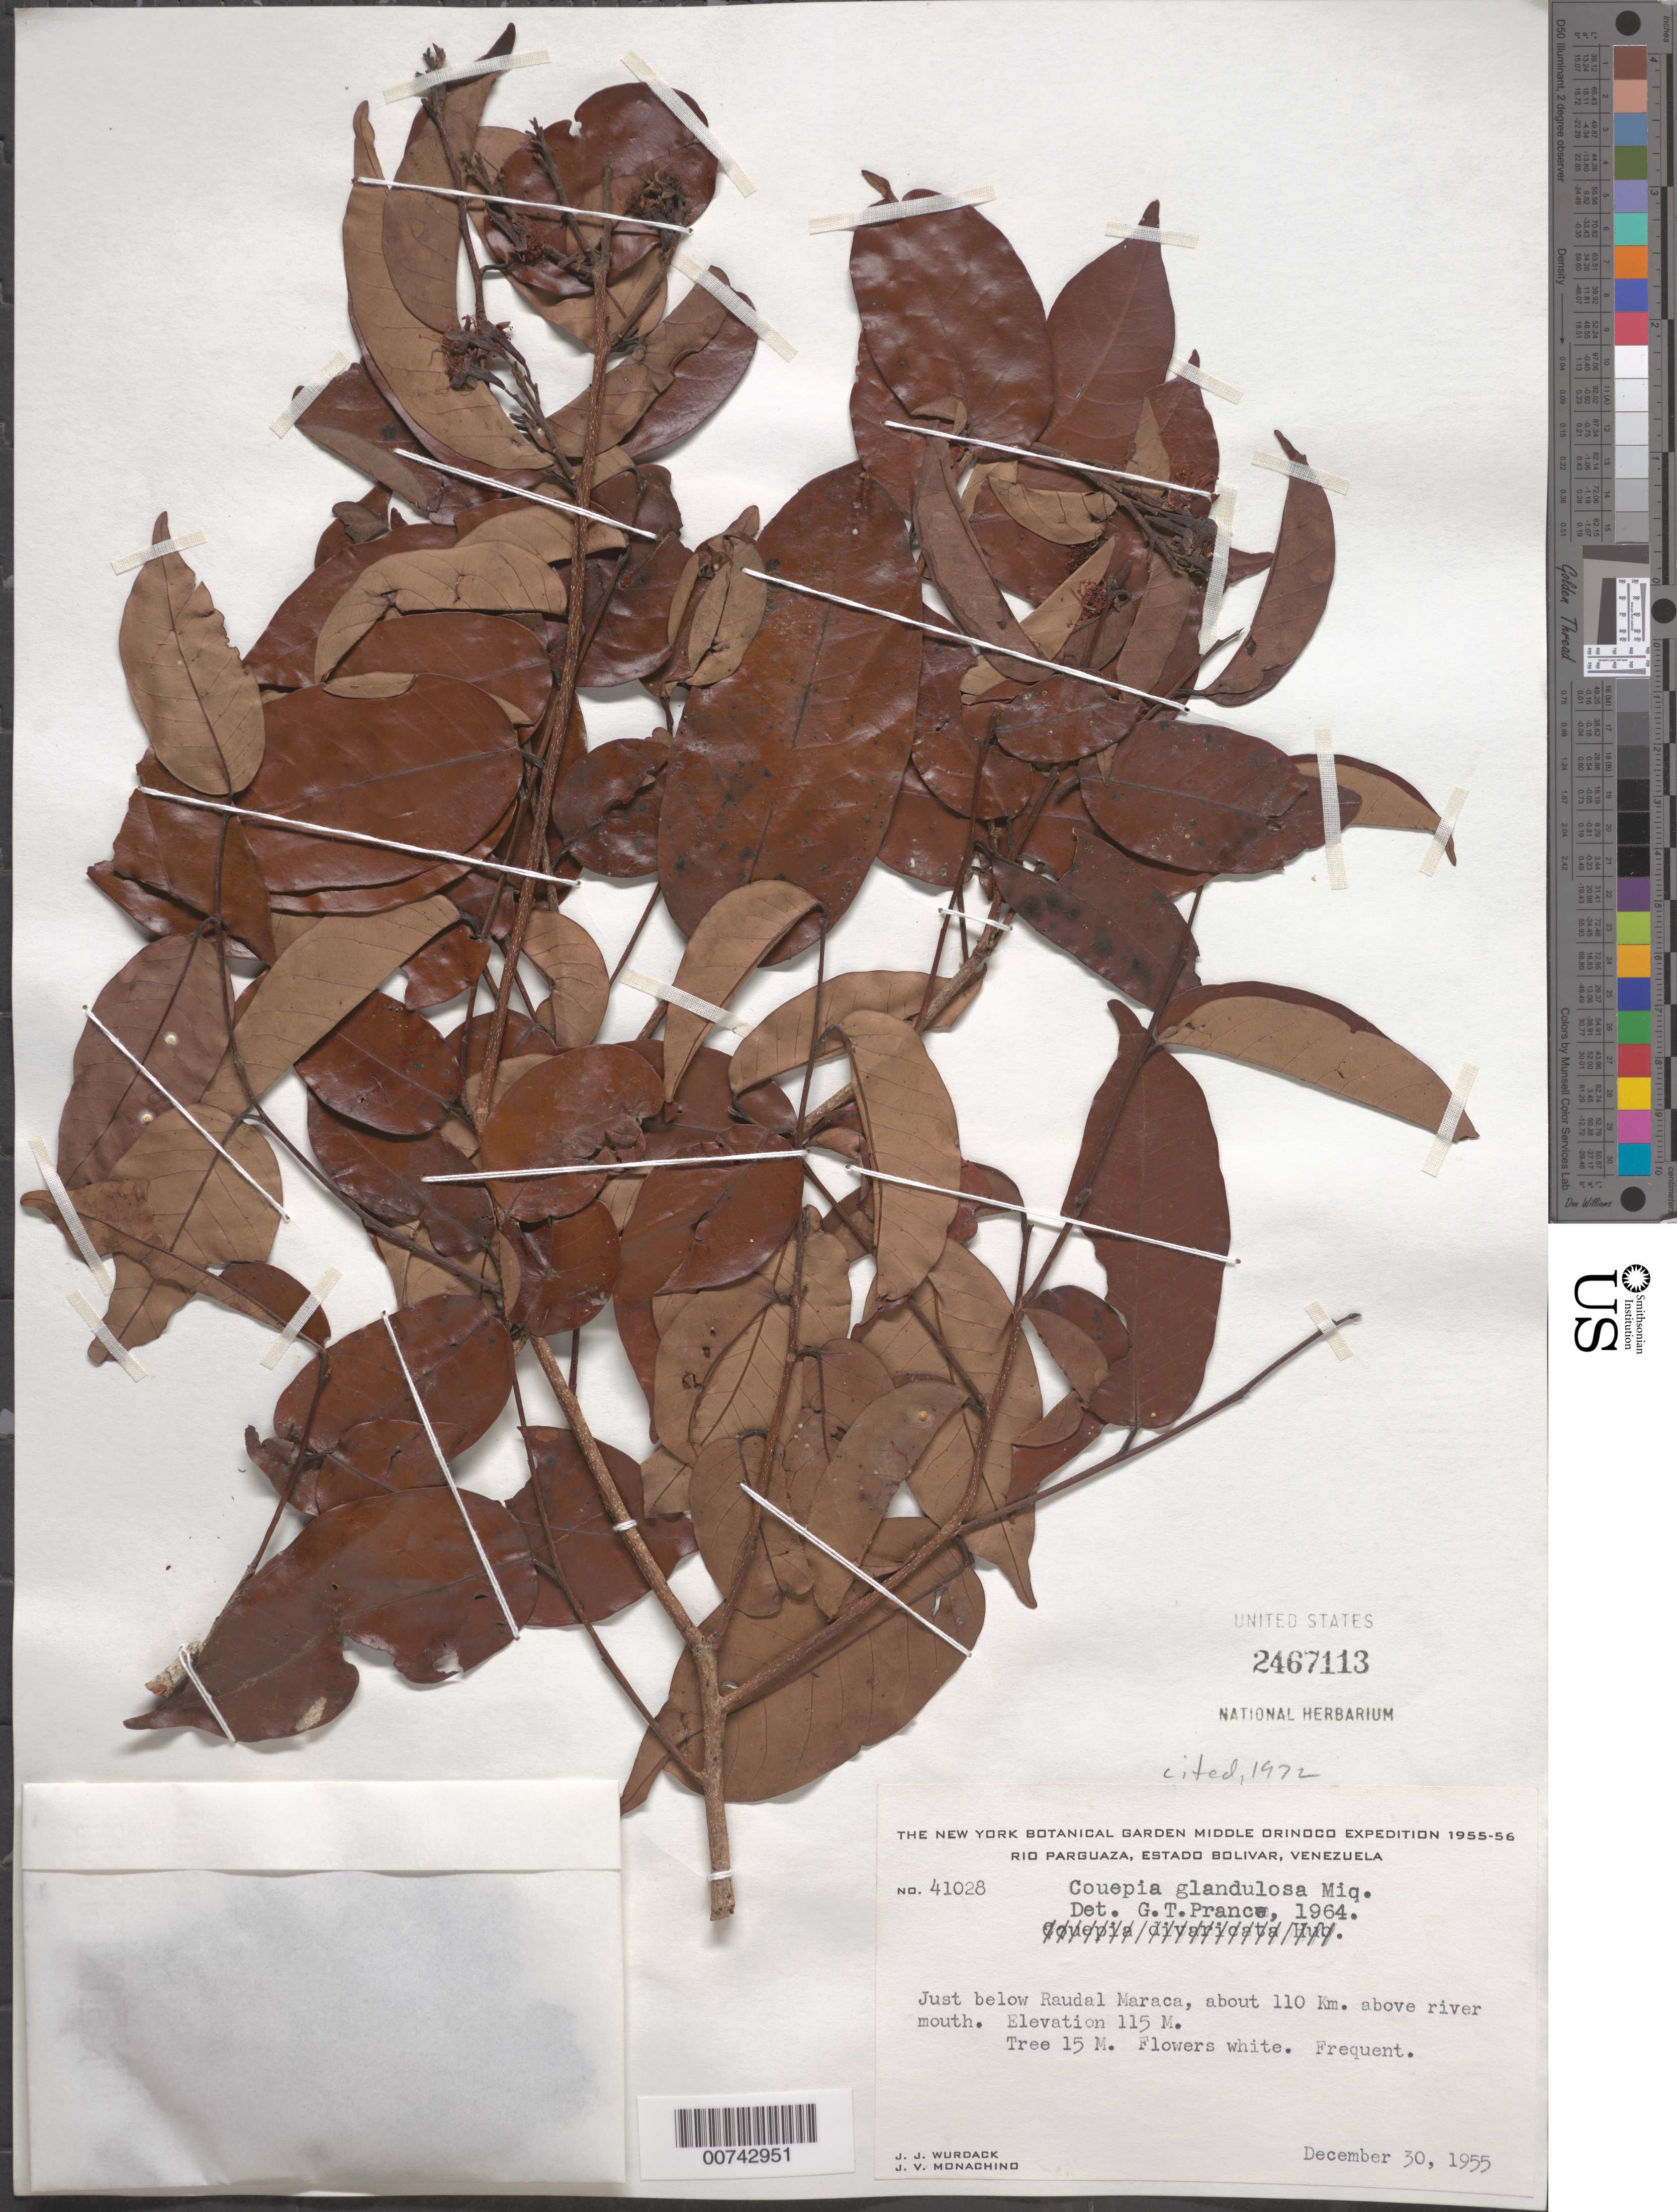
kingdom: Plantae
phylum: Tracheophyta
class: Magnoliopsida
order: Malpighiales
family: Chrysobalanaceae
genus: Couepia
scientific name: Couepia glandulosa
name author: Miq.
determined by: Prance, G. T.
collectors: J. J. Wurdack & J. V. Monachino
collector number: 41028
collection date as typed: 30-Dec-55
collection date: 1955-12-30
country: Venezuela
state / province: Bolívar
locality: Río Parguaza, just below Raudal Maraca (about 110 river km from mouth)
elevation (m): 115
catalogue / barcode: US 2467113